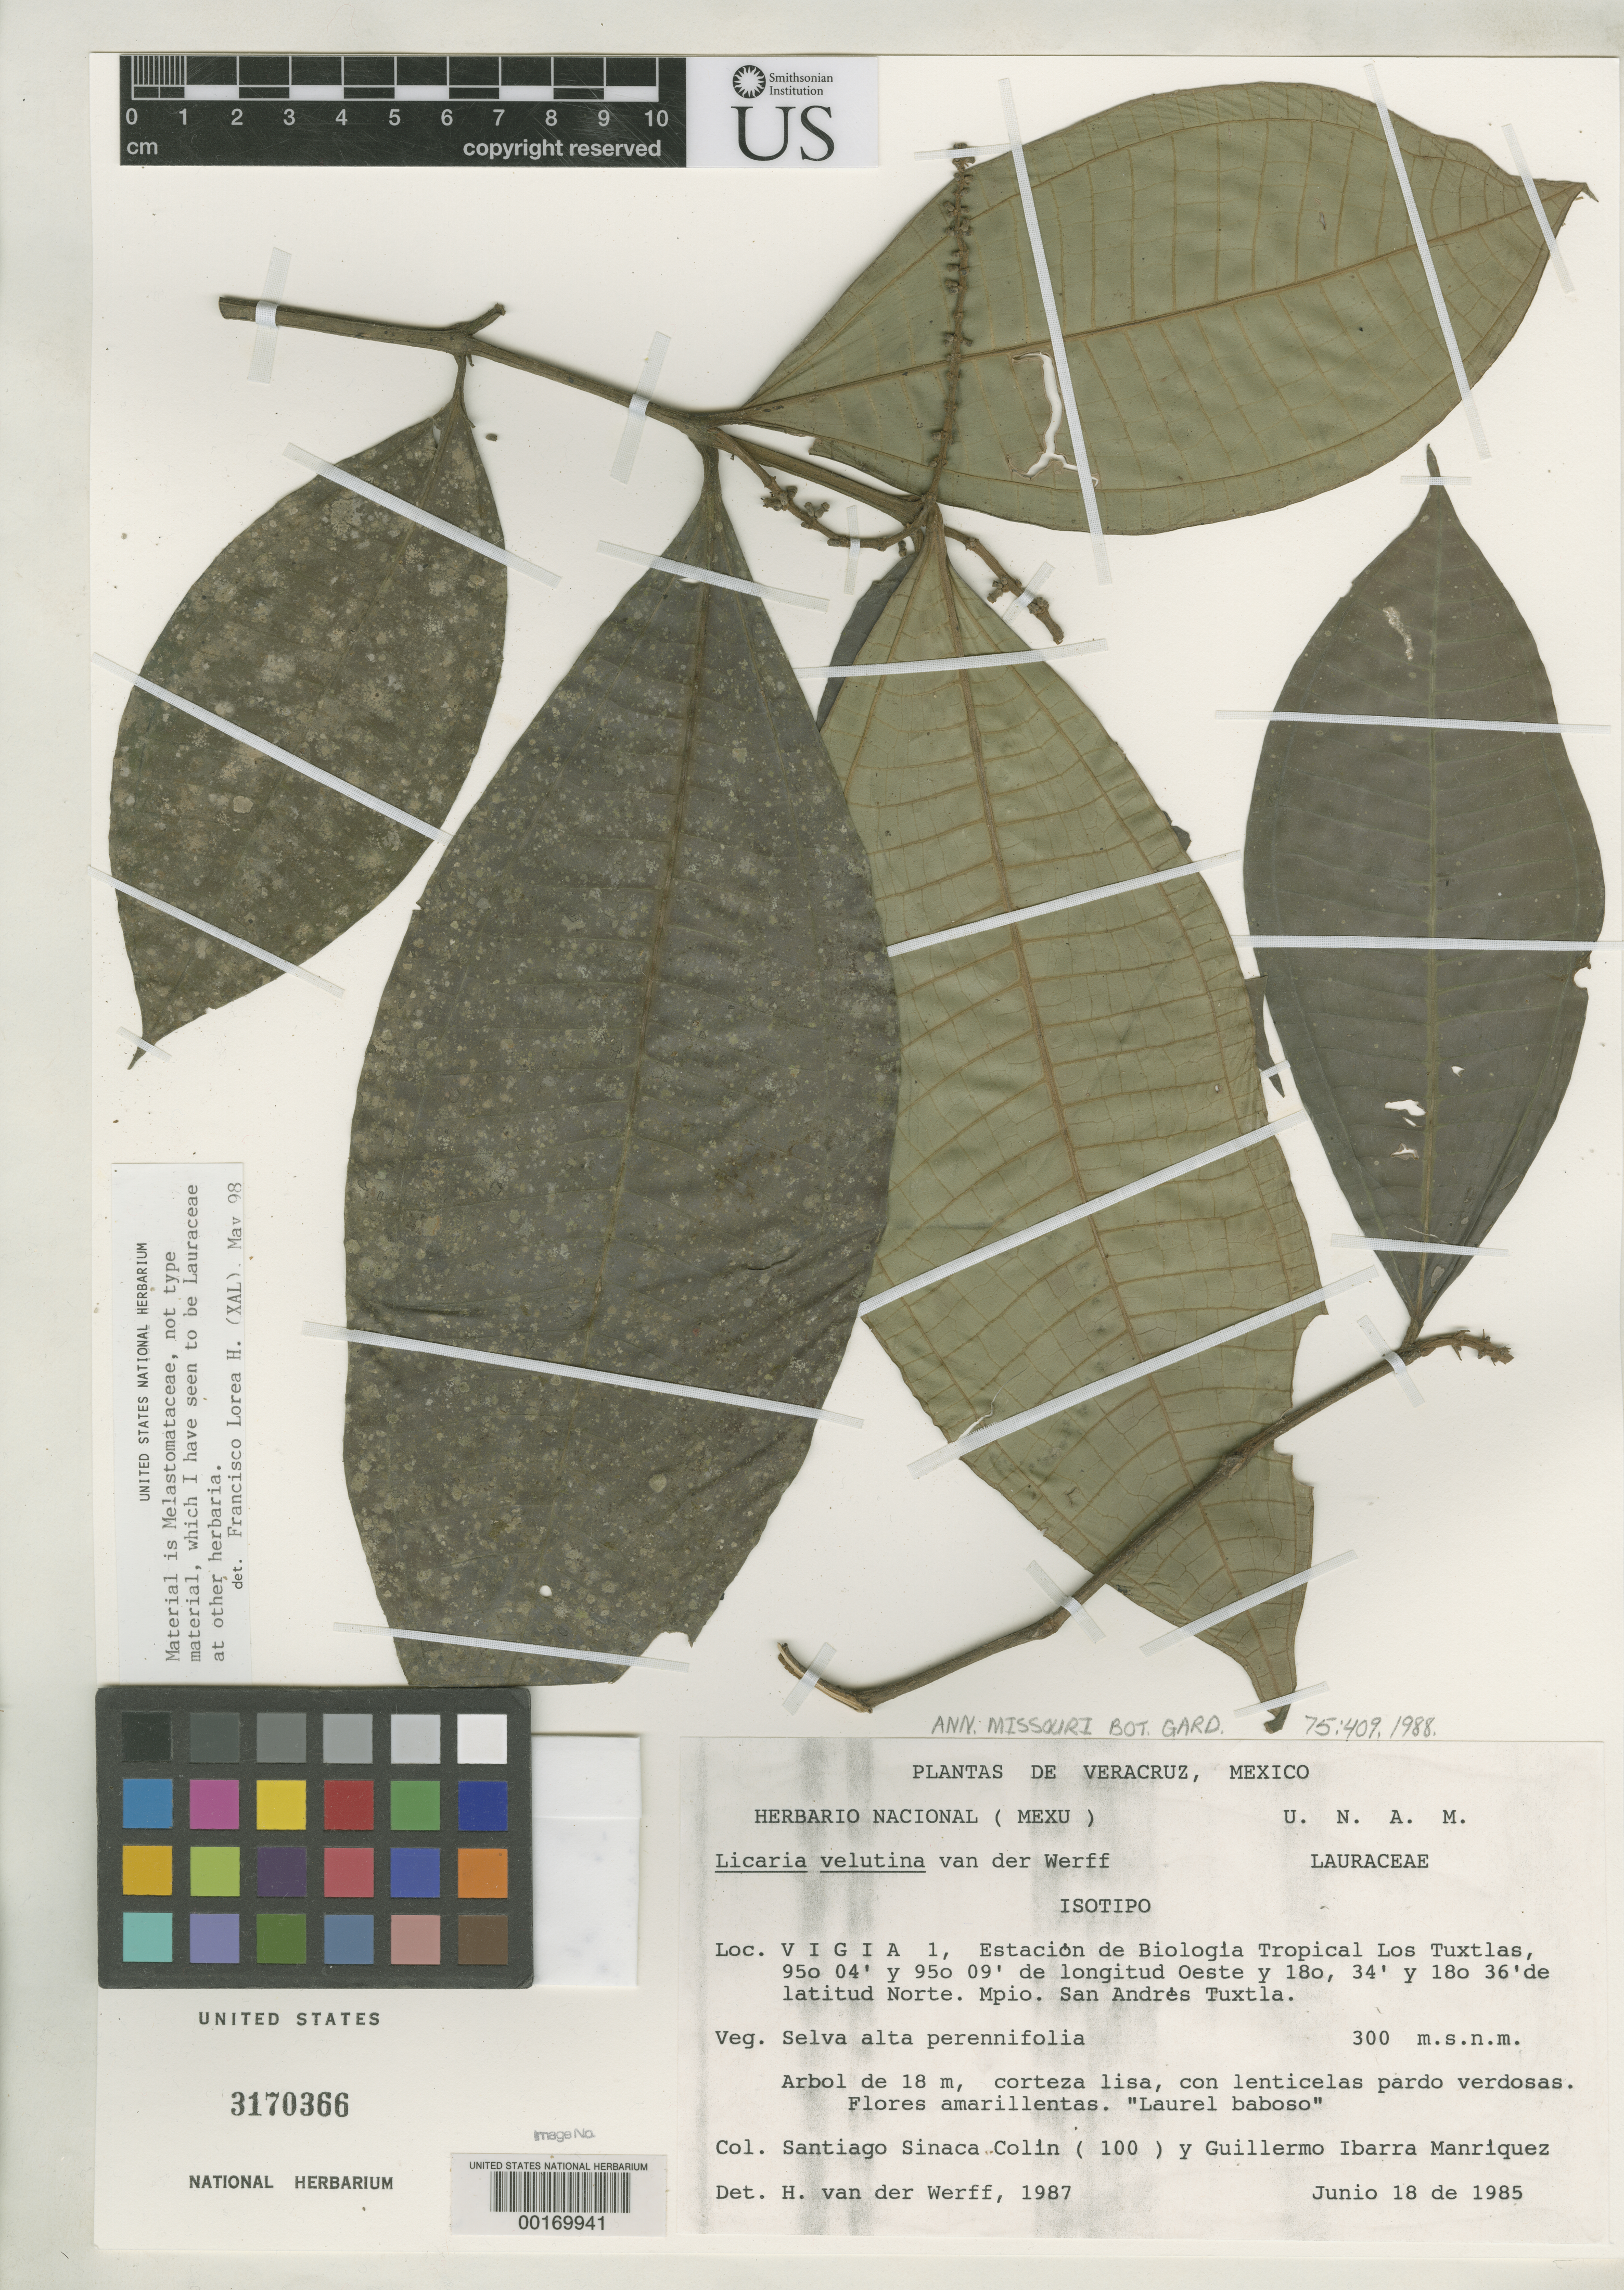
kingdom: Plantae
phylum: Tracheophyta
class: Magnoliopsida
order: Laurales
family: Lauraceae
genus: Licaria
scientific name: Licaria velutina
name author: van der Werff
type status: Isotype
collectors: S. Sinaca-Colin & G. Ibarra-M.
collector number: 100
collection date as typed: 18 Jun 1985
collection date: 1985-06-18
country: Mexico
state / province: Veracruz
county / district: San Andres Tuxtla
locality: Cerro Vigia, near Los Tuxtlas Biological Station.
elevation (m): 300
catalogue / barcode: US 3170366